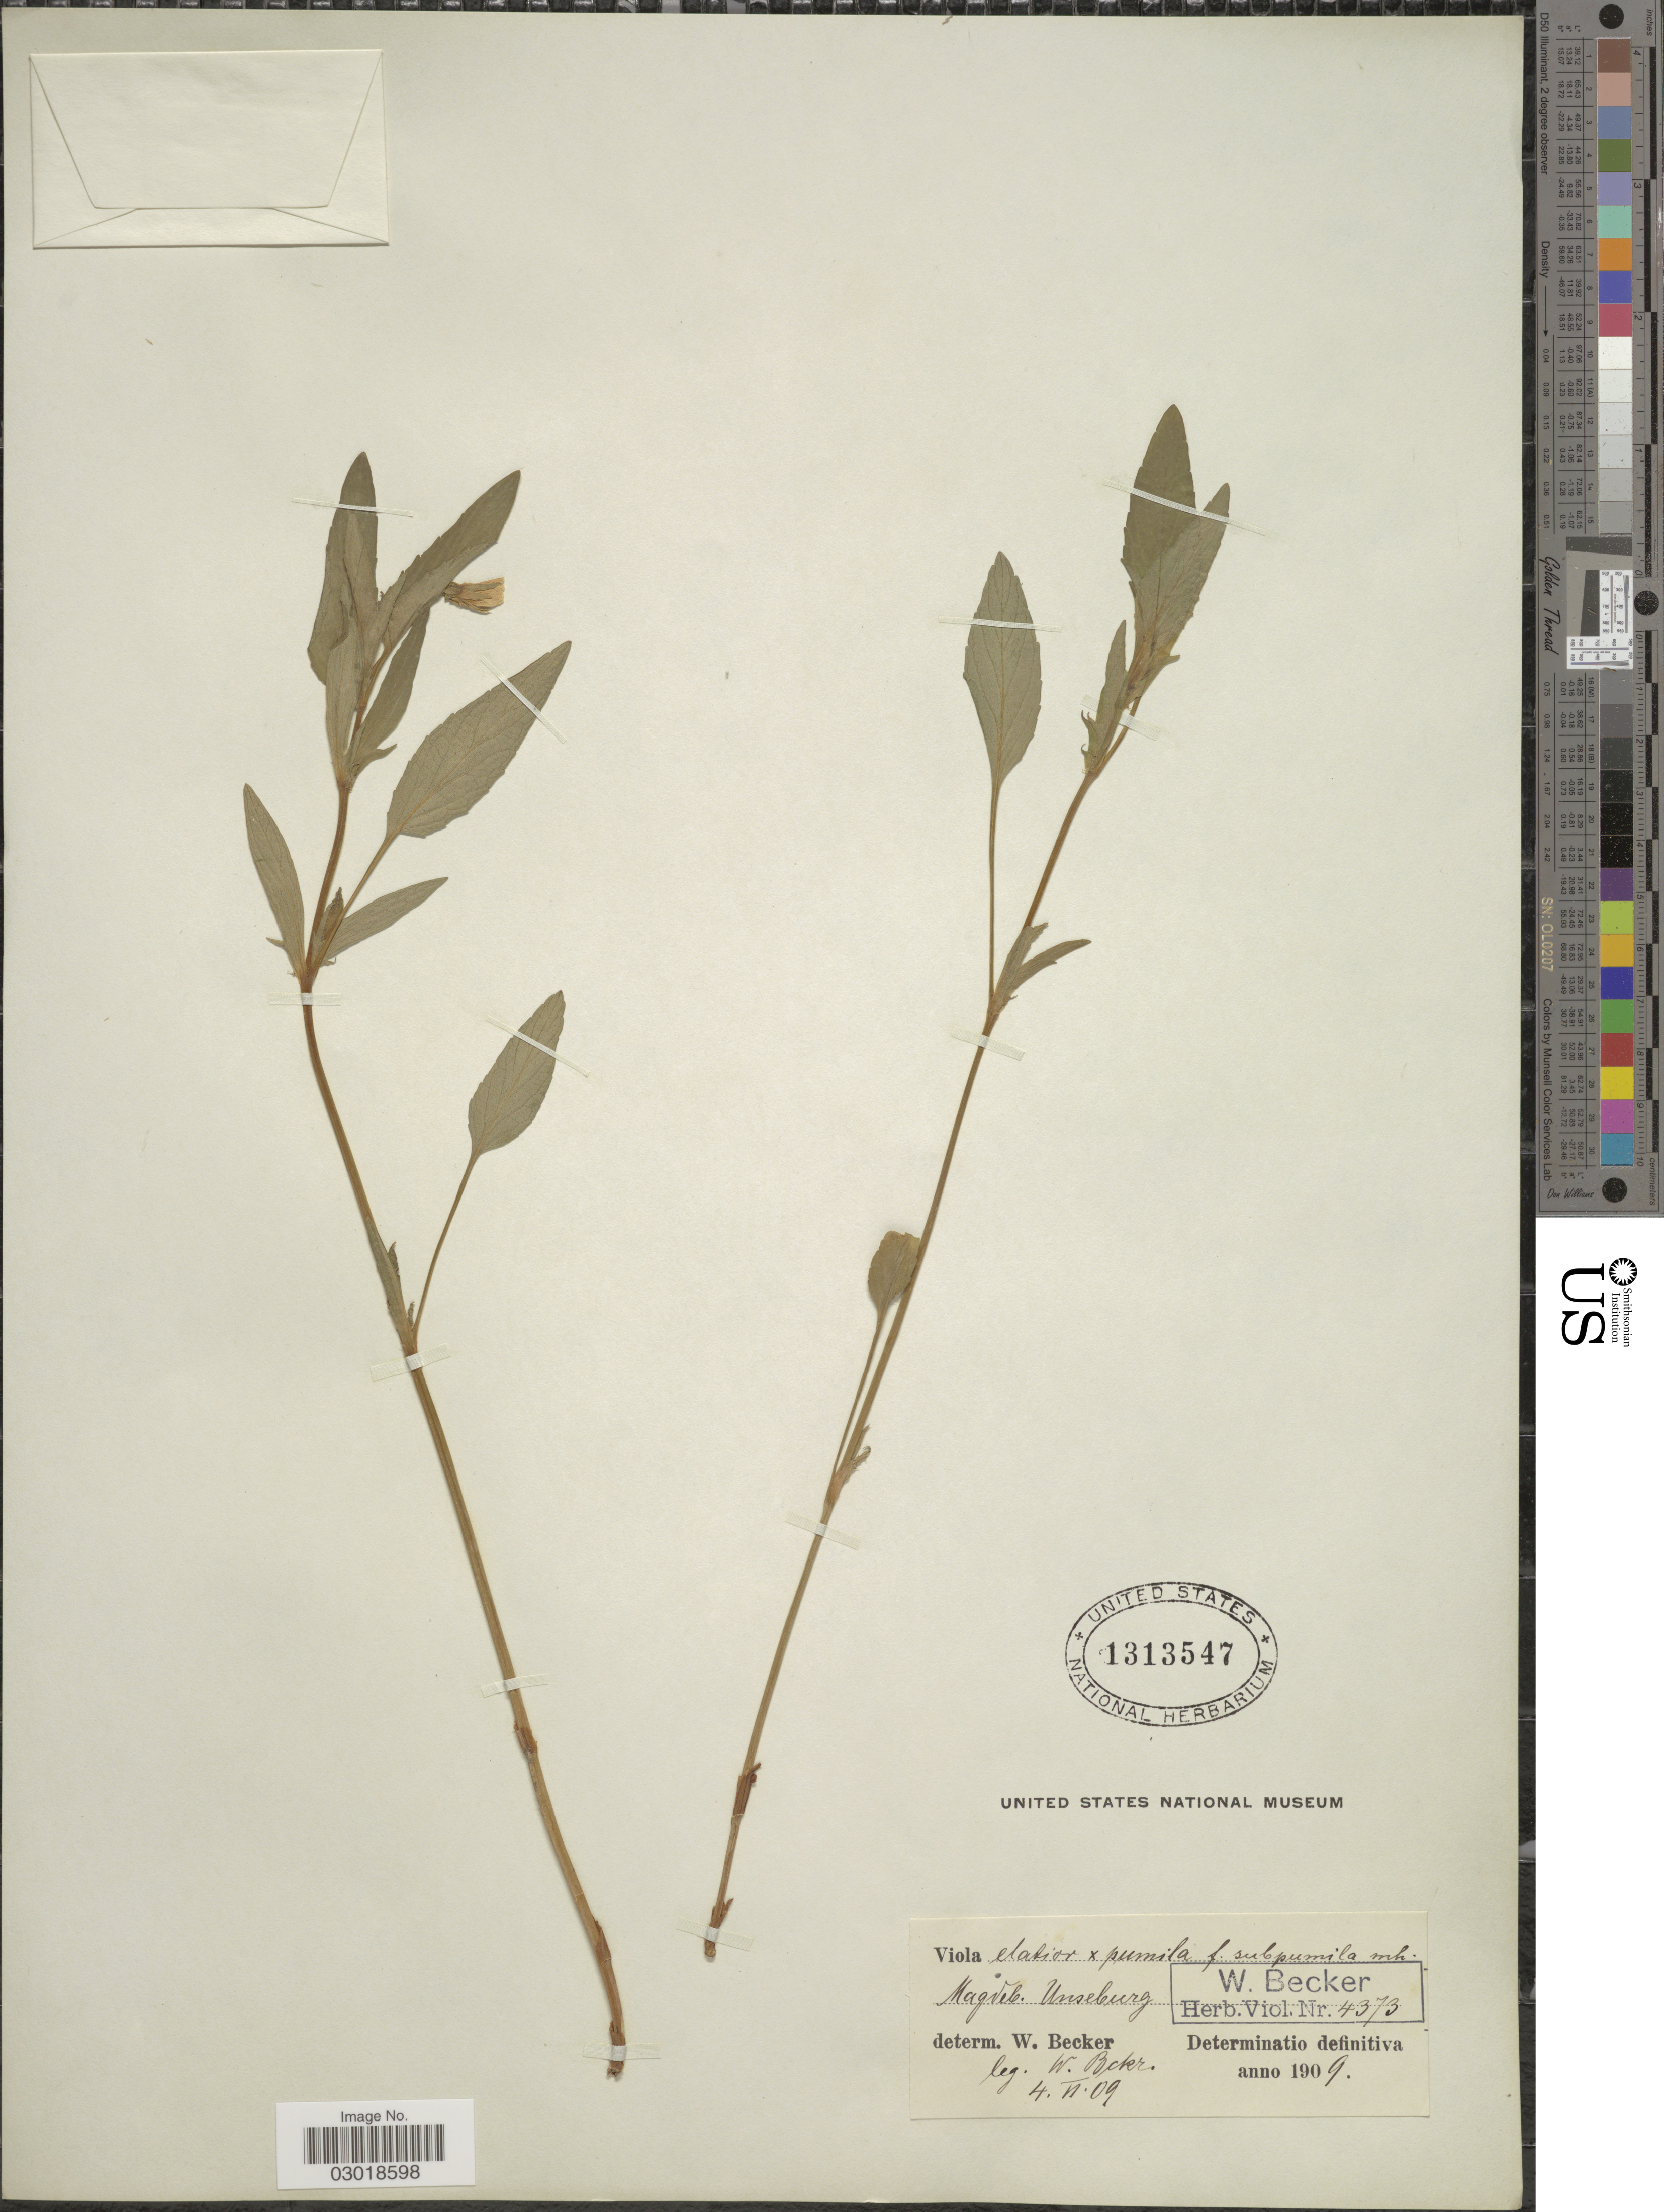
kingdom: Plantae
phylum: Tracheophyta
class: Magnoliopsida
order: Malpighiales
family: Violaceae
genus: Viola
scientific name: Viola elatior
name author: Fr.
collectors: W. Becker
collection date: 1909-06-04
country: Germany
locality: Magdeb. Unseburg.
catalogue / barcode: US 1313547